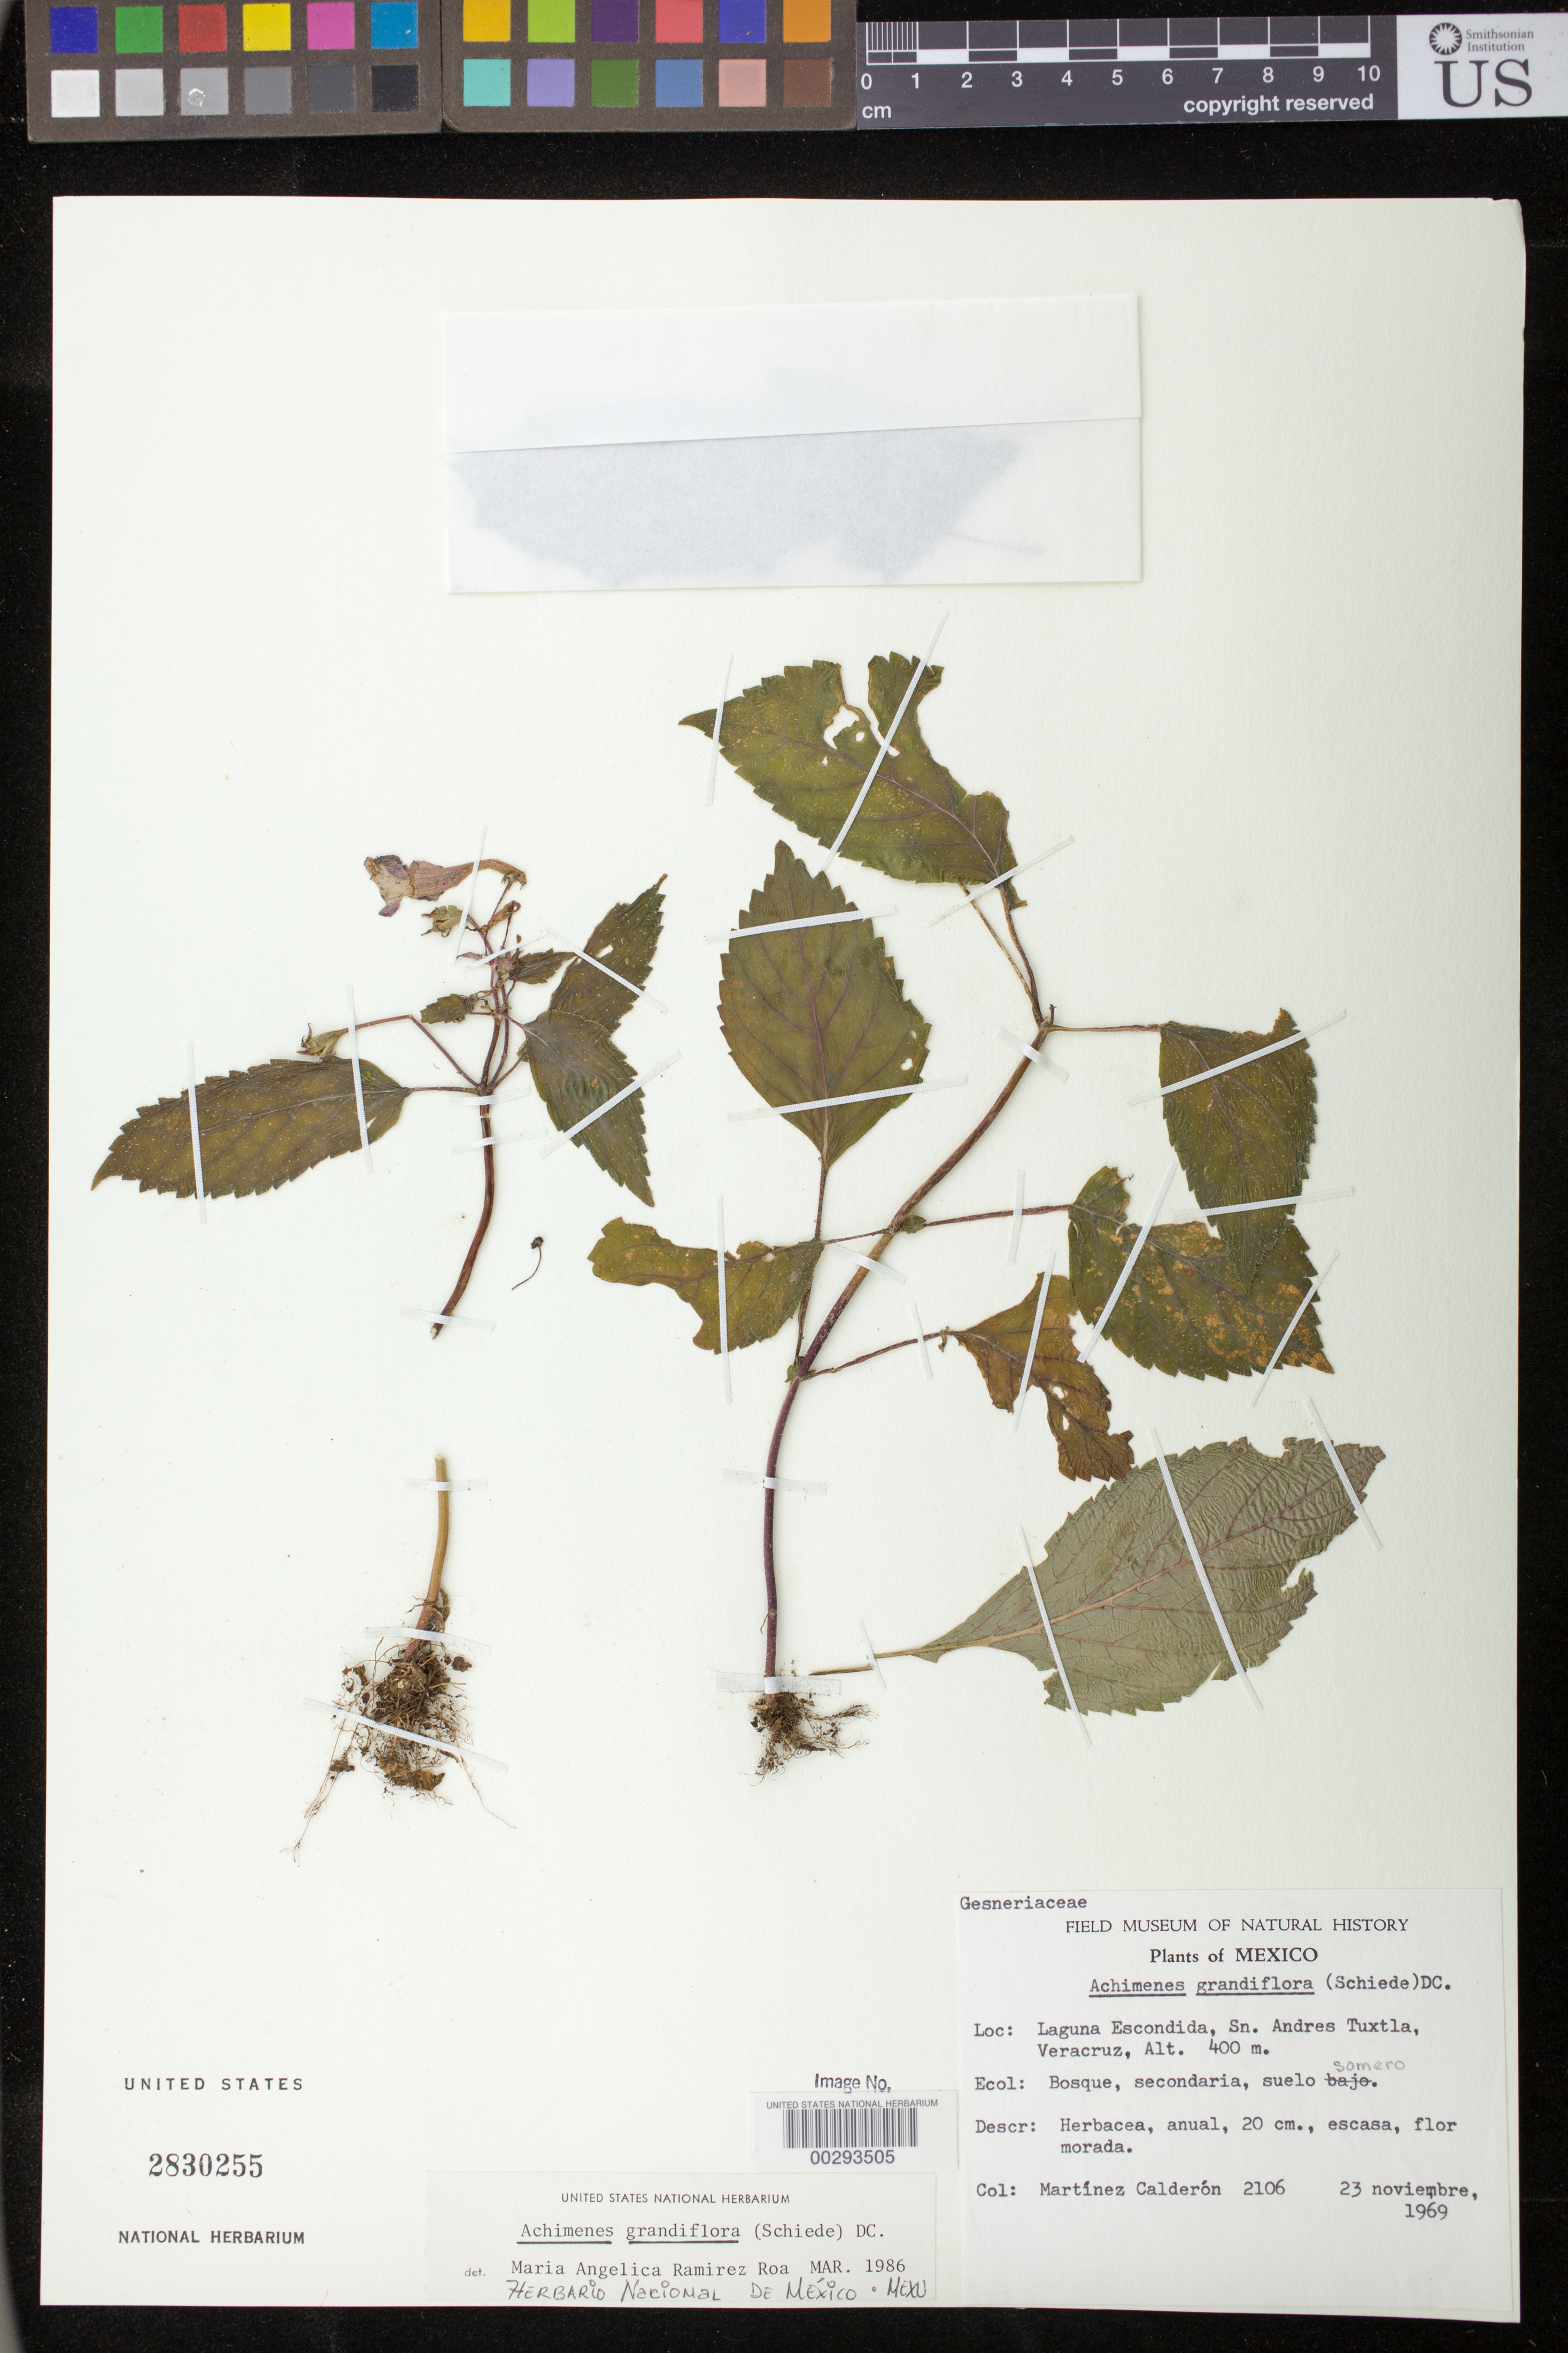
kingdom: Plantae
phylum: Tracheophyta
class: Magnoliopsida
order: Lamiales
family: Gesneriaceae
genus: Achimenes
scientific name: Achimenes grandiflora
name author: (Schiede) DC.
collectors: M. Calderon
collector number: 2106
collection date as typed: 23 Nov 1969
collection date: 1969-11-23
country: Mexico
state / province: Veracruz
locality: Laguna Escondida, San Andres Tuxtla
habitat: Secondary forest, shaded soil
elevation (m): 400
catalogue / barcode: US 2830255